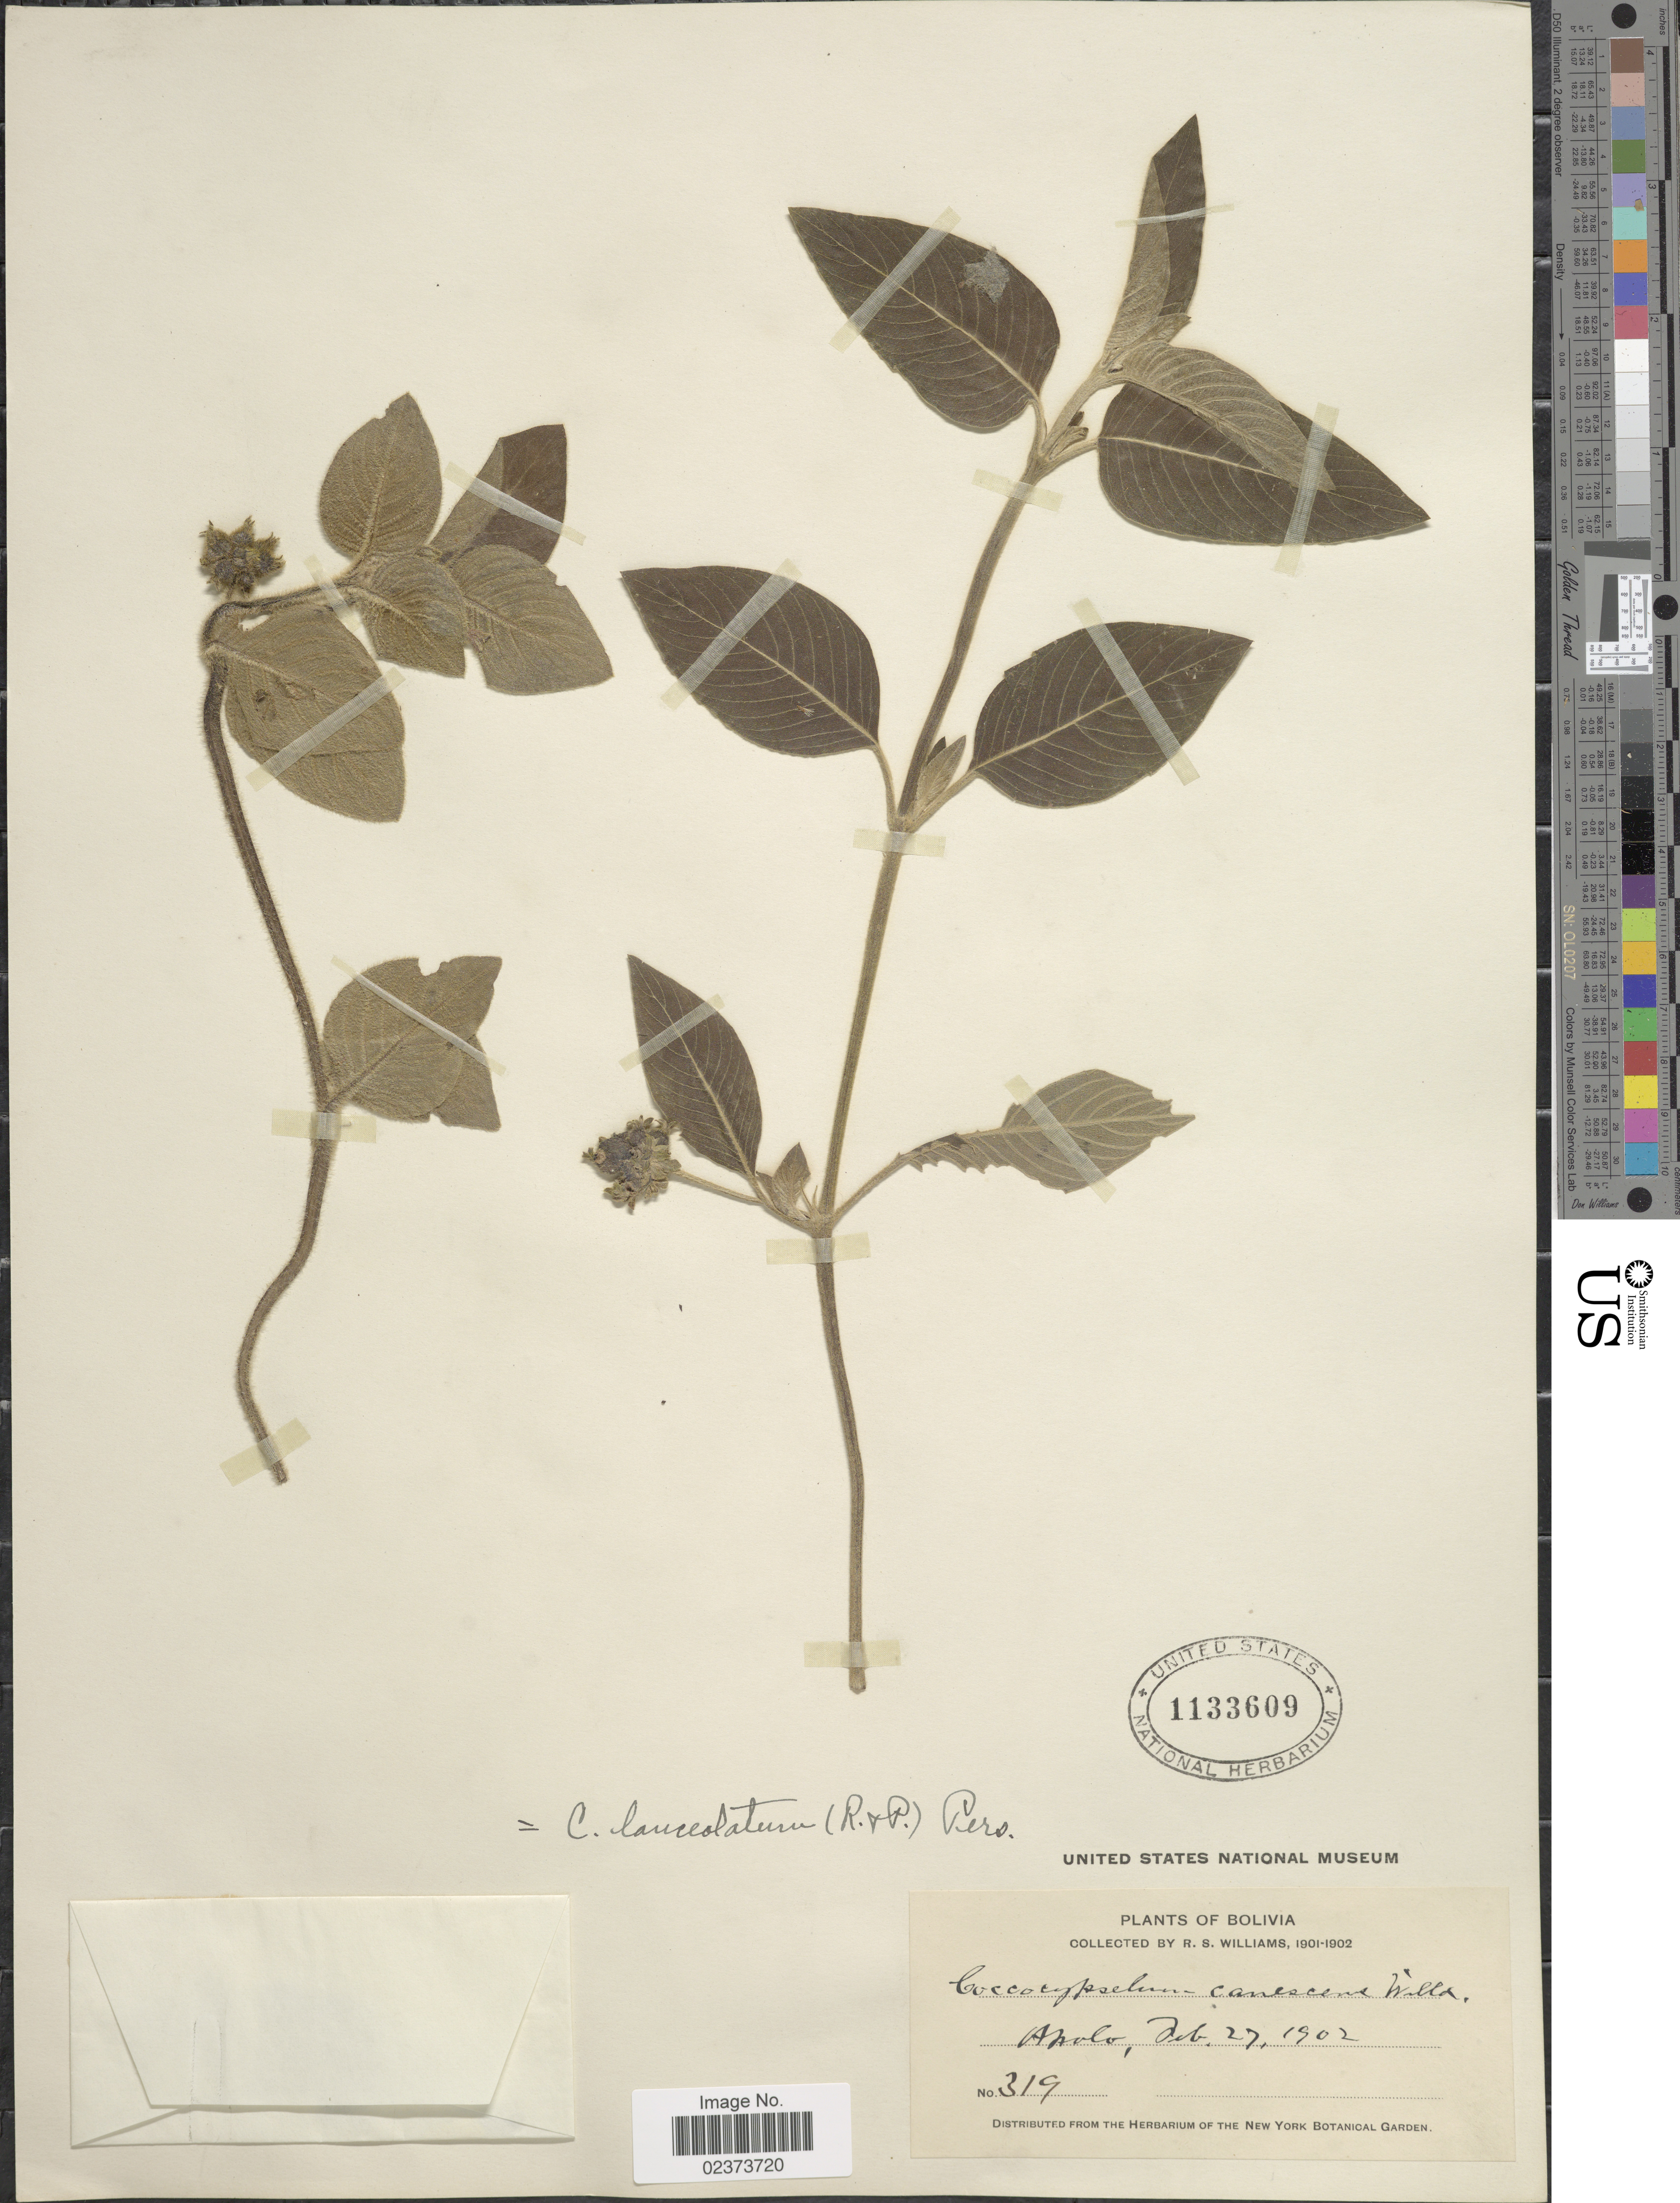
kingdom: Plantae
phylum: Tracheophyta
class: Magnoliopsida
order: Gentianales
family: Rubiaceae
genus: Coccocypselum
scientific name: Coccocypselum lanceolatum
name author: (Ruiz & Pav.) Pers.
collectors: R. S. Williams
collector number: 319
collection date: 1902-02-27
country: Bolivia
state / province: La Paz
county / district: Franz Tamayo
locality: Apolo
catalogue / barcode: US 1133609